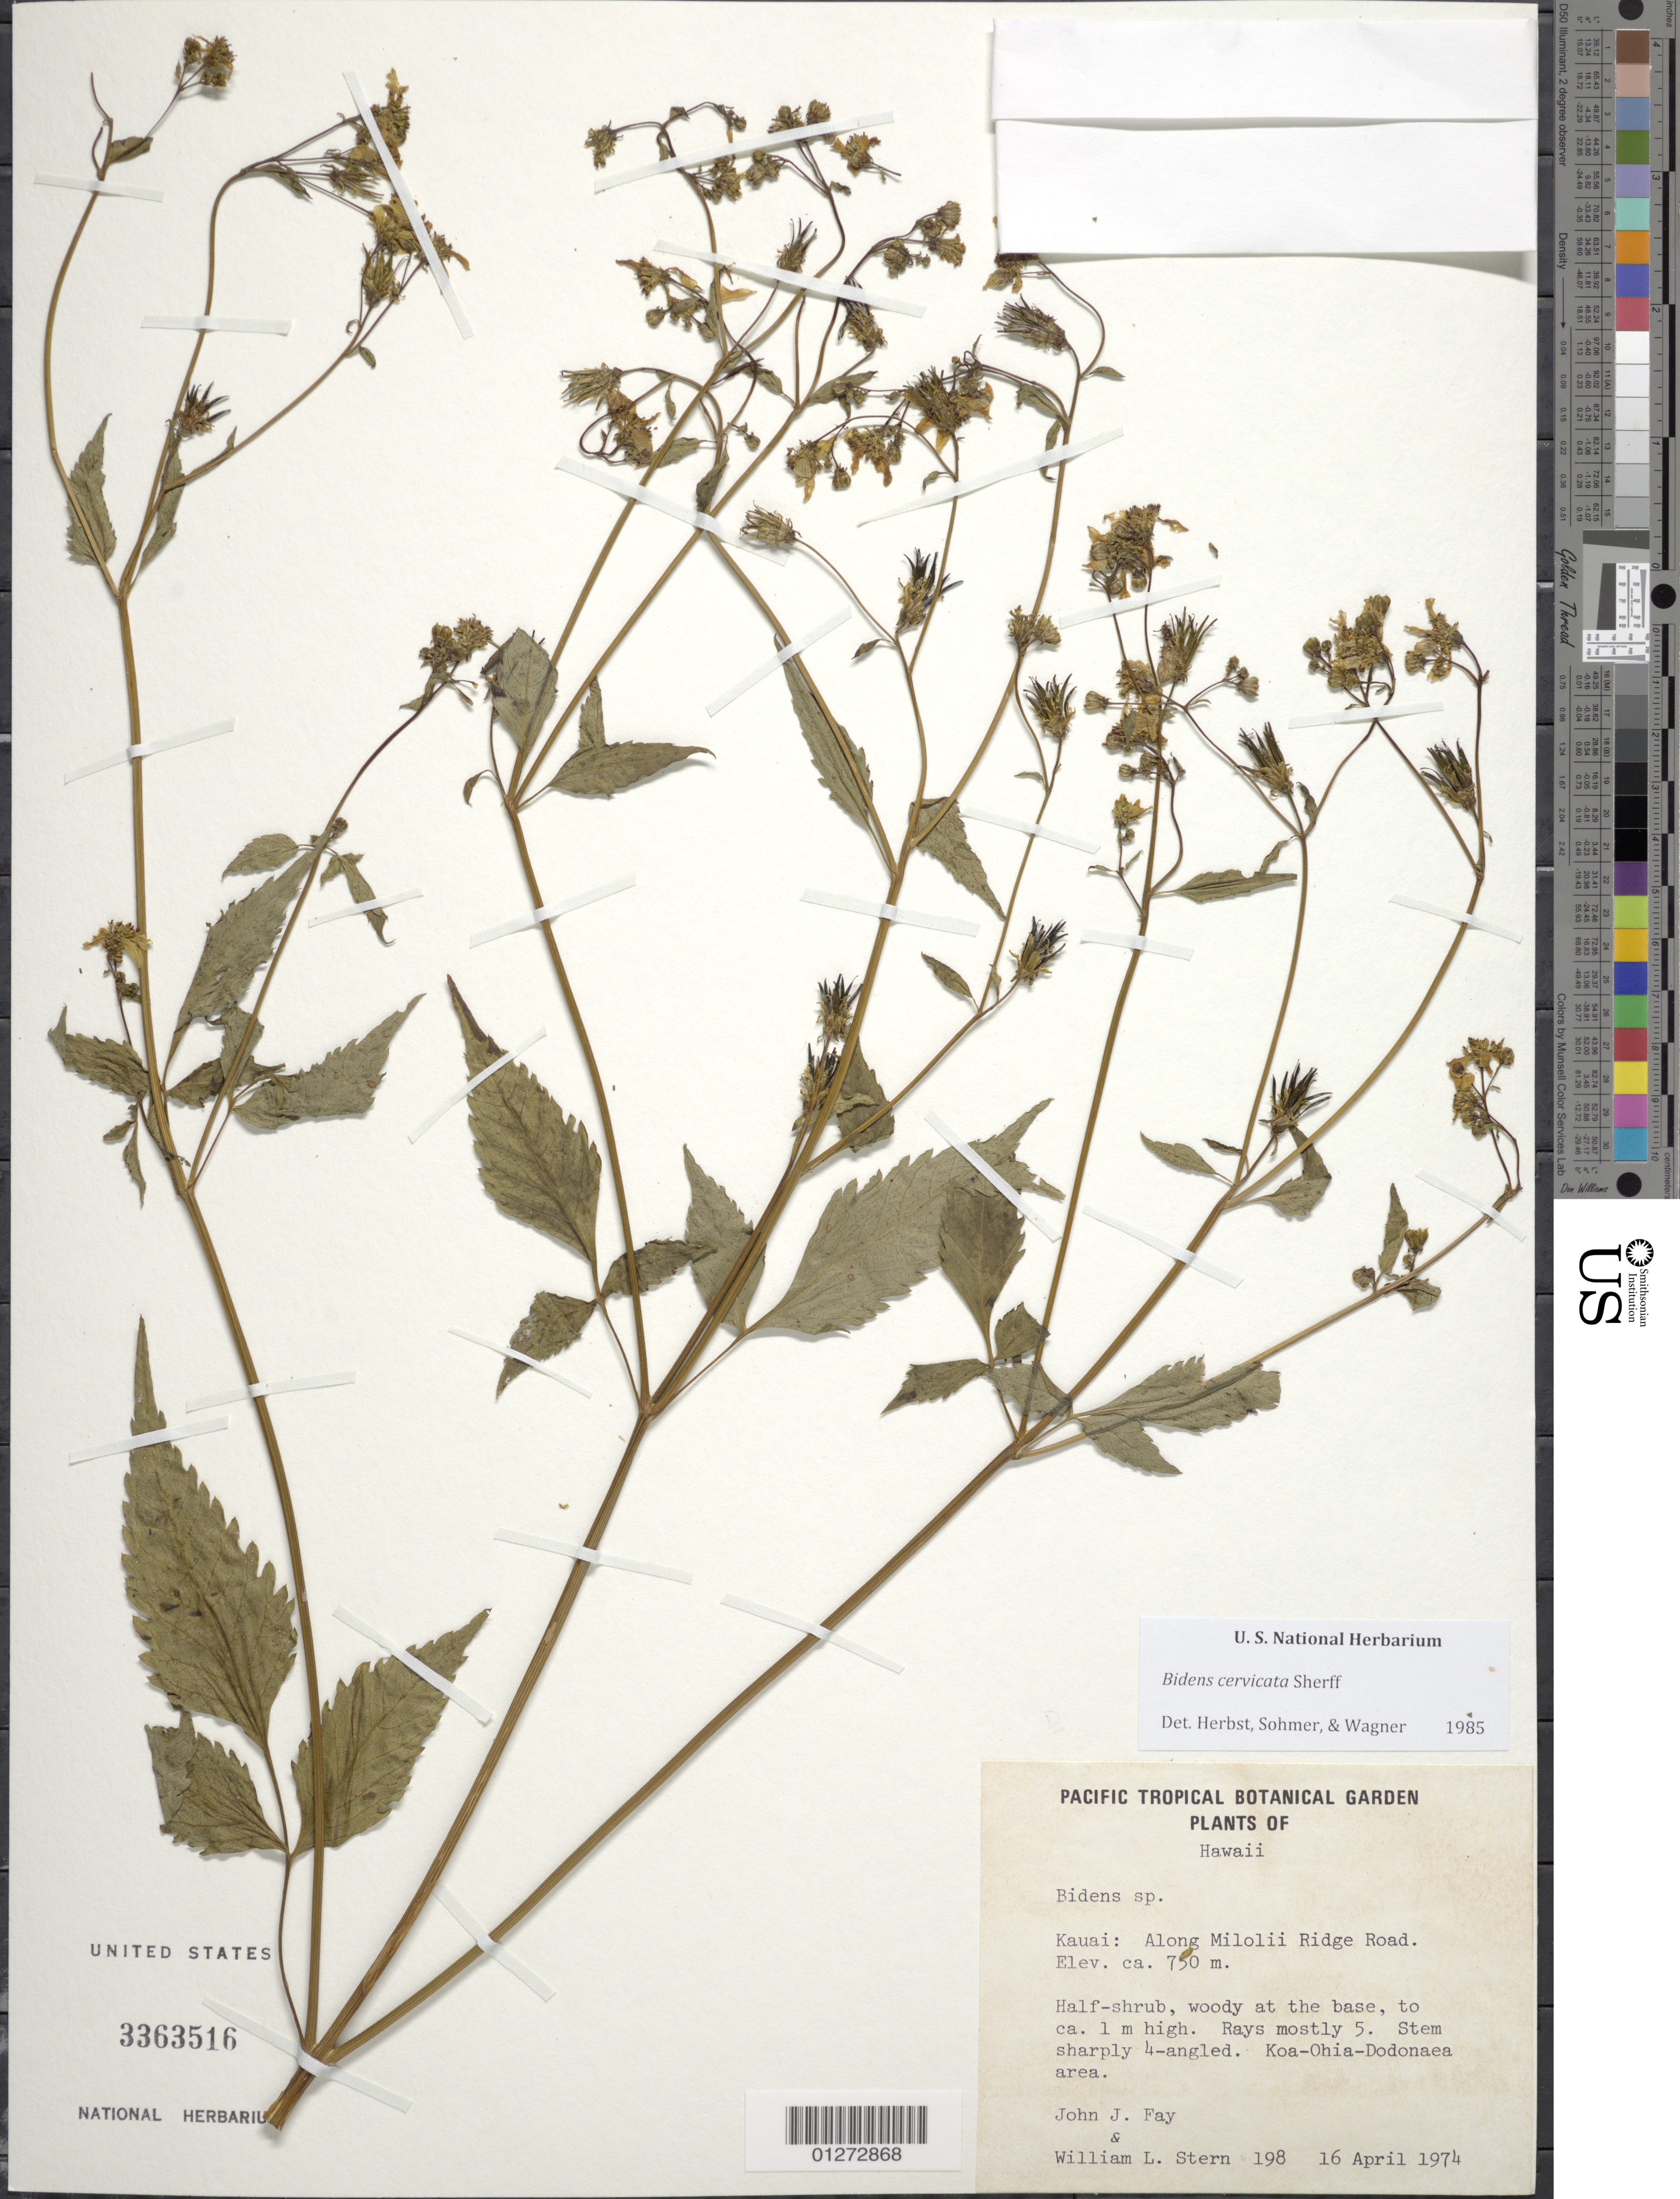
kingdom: Plantae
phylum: Tracheophyta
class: Magnoliopsida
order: Asterales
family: Asteraceae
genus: Bidens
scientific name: Bidens cervicata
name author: Sherff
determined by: Herbst, D. R.; Sohmer, S. H.; Wagner, W. L.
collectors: J. J. Fay & W. L. Stern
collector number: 198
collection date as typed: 2 Apr 1974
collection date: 1974-04-02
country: United States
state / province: Hawaii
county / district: Kauai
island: Kaua'i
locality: Along Milolii Ridge Road.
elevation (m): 750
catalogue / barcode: US 3363516